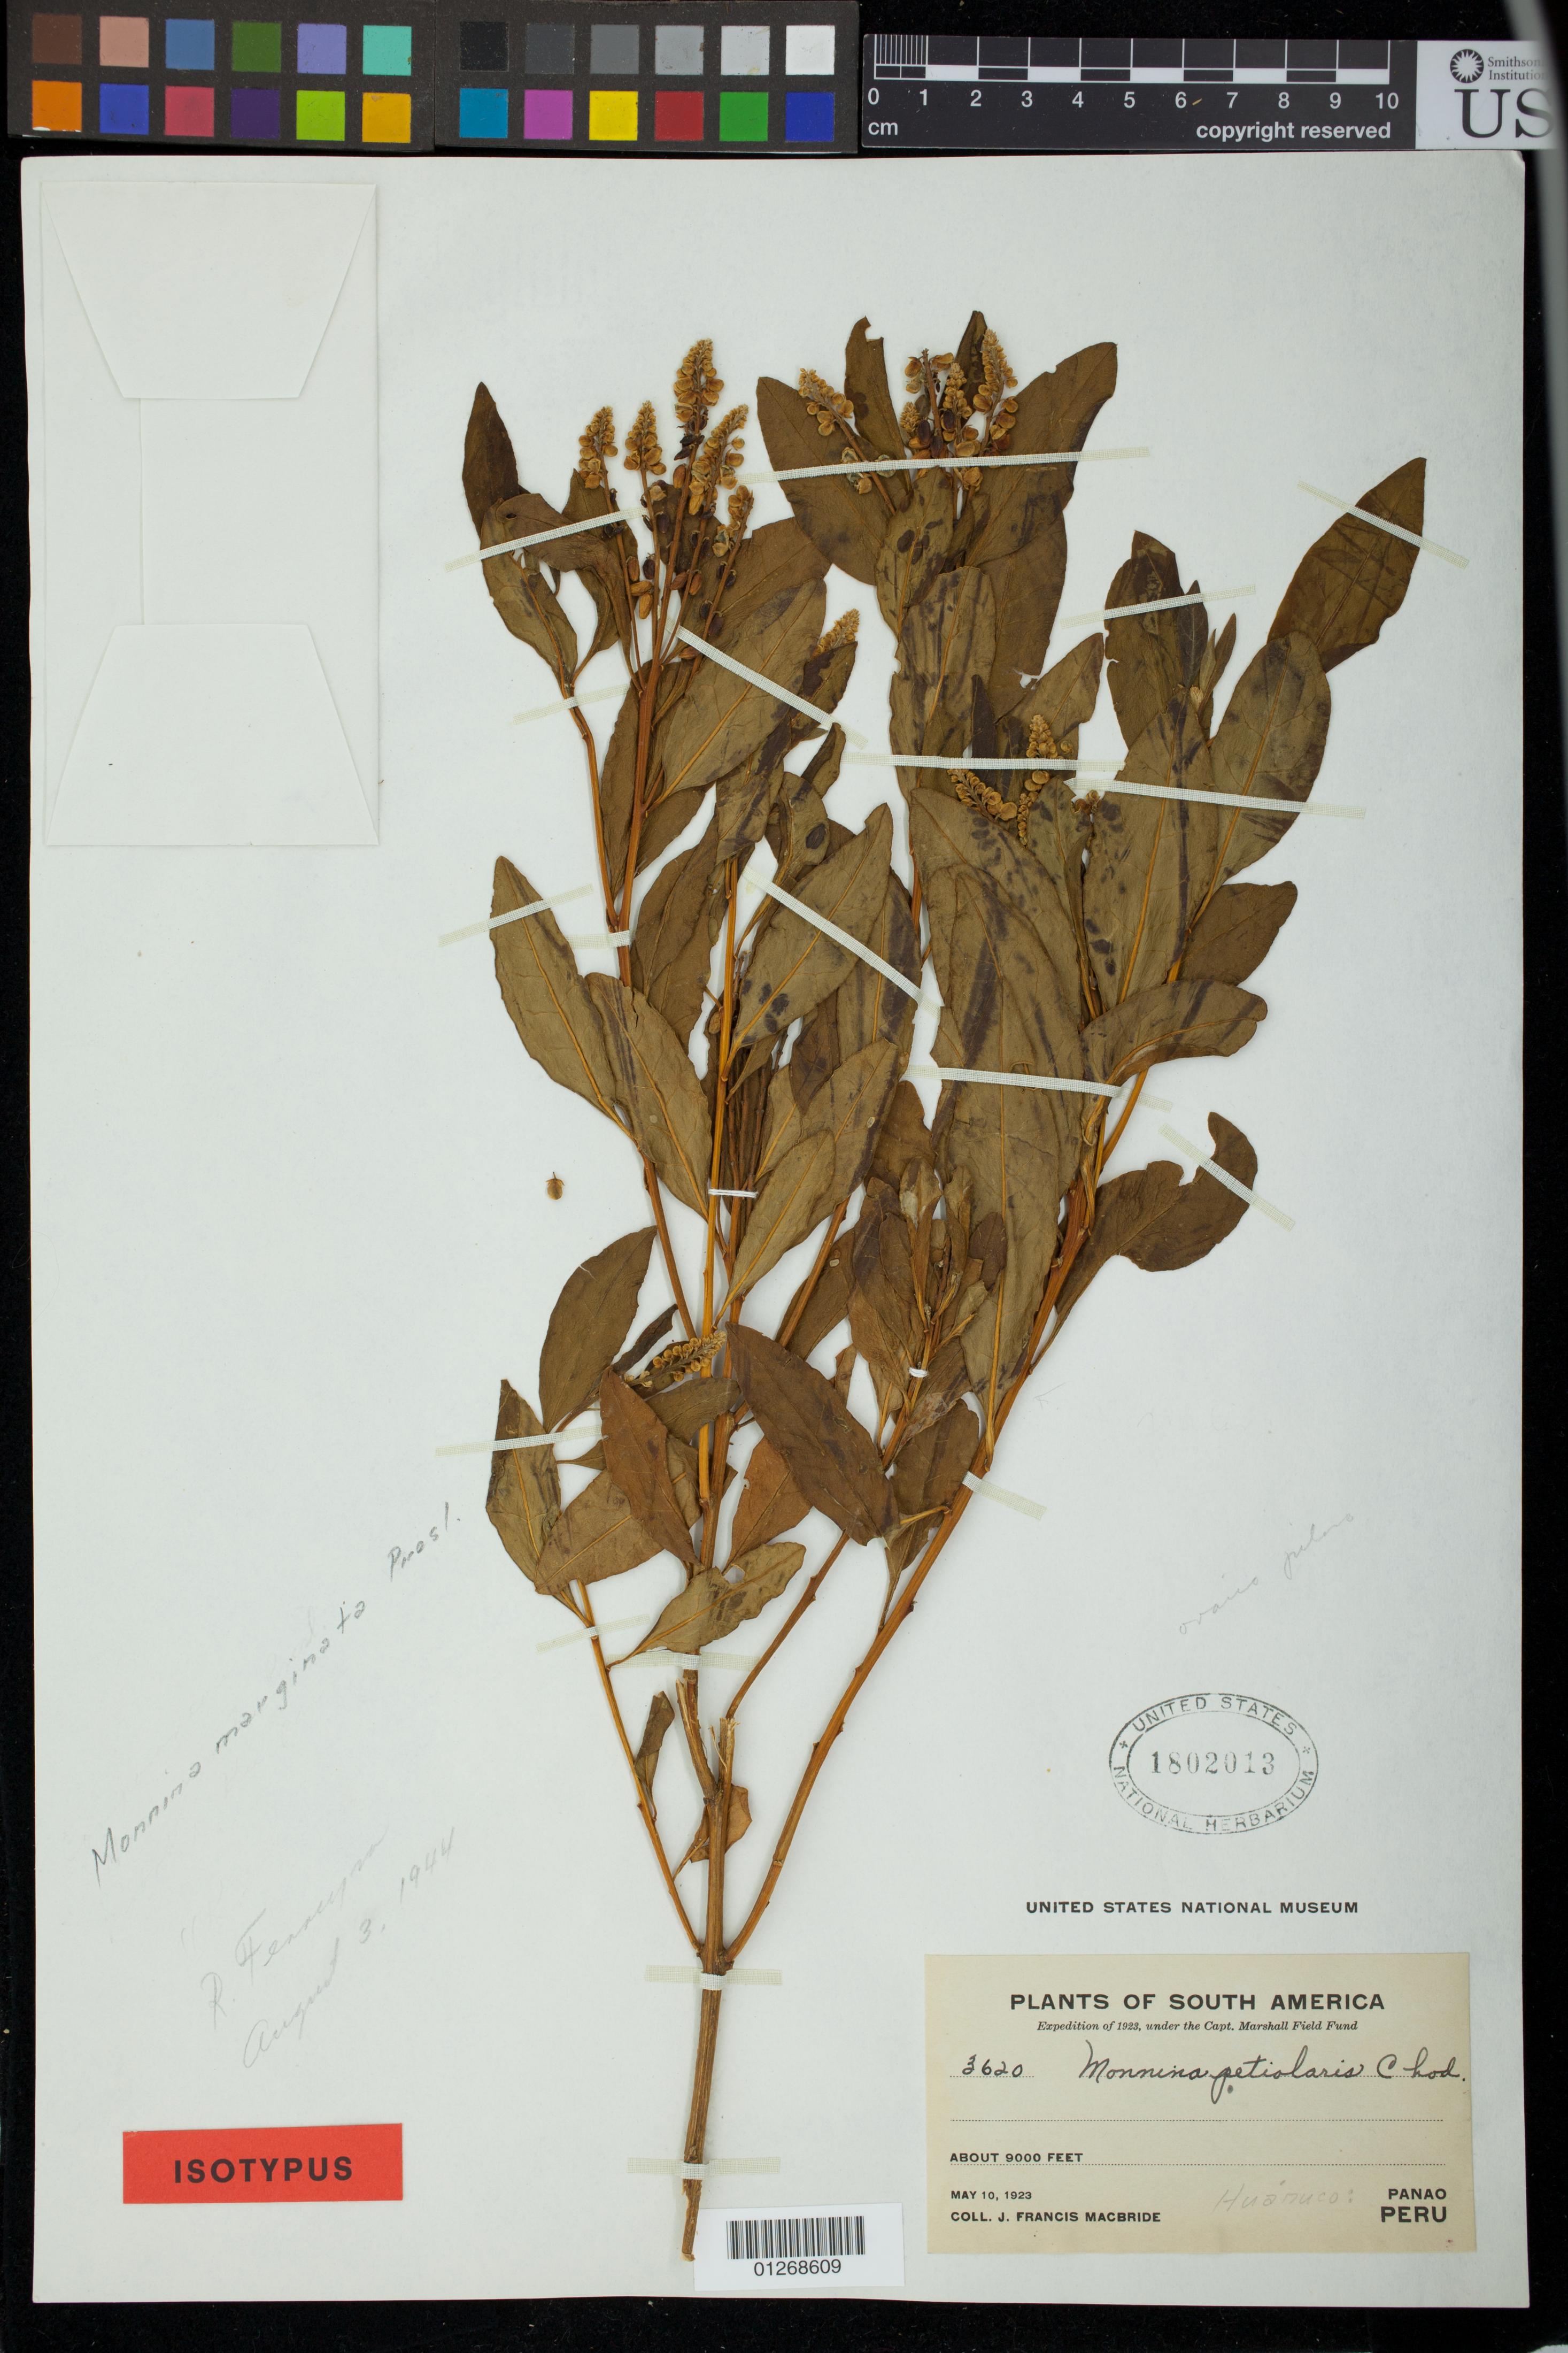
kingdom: Plantae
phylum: Tracheophyta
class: Magnoliopsida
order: Fabales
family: Polygalaceae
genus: Monnina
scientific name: Monnina petiolaris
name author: Chodat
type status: Isolectotype; Type Collection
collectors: J. F. Macbride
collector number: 3620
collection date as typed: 10 May 1923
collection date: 1923-05-10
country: Peru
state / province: Huánuco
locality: Panao.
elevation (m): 2743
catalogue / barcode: US 1802013